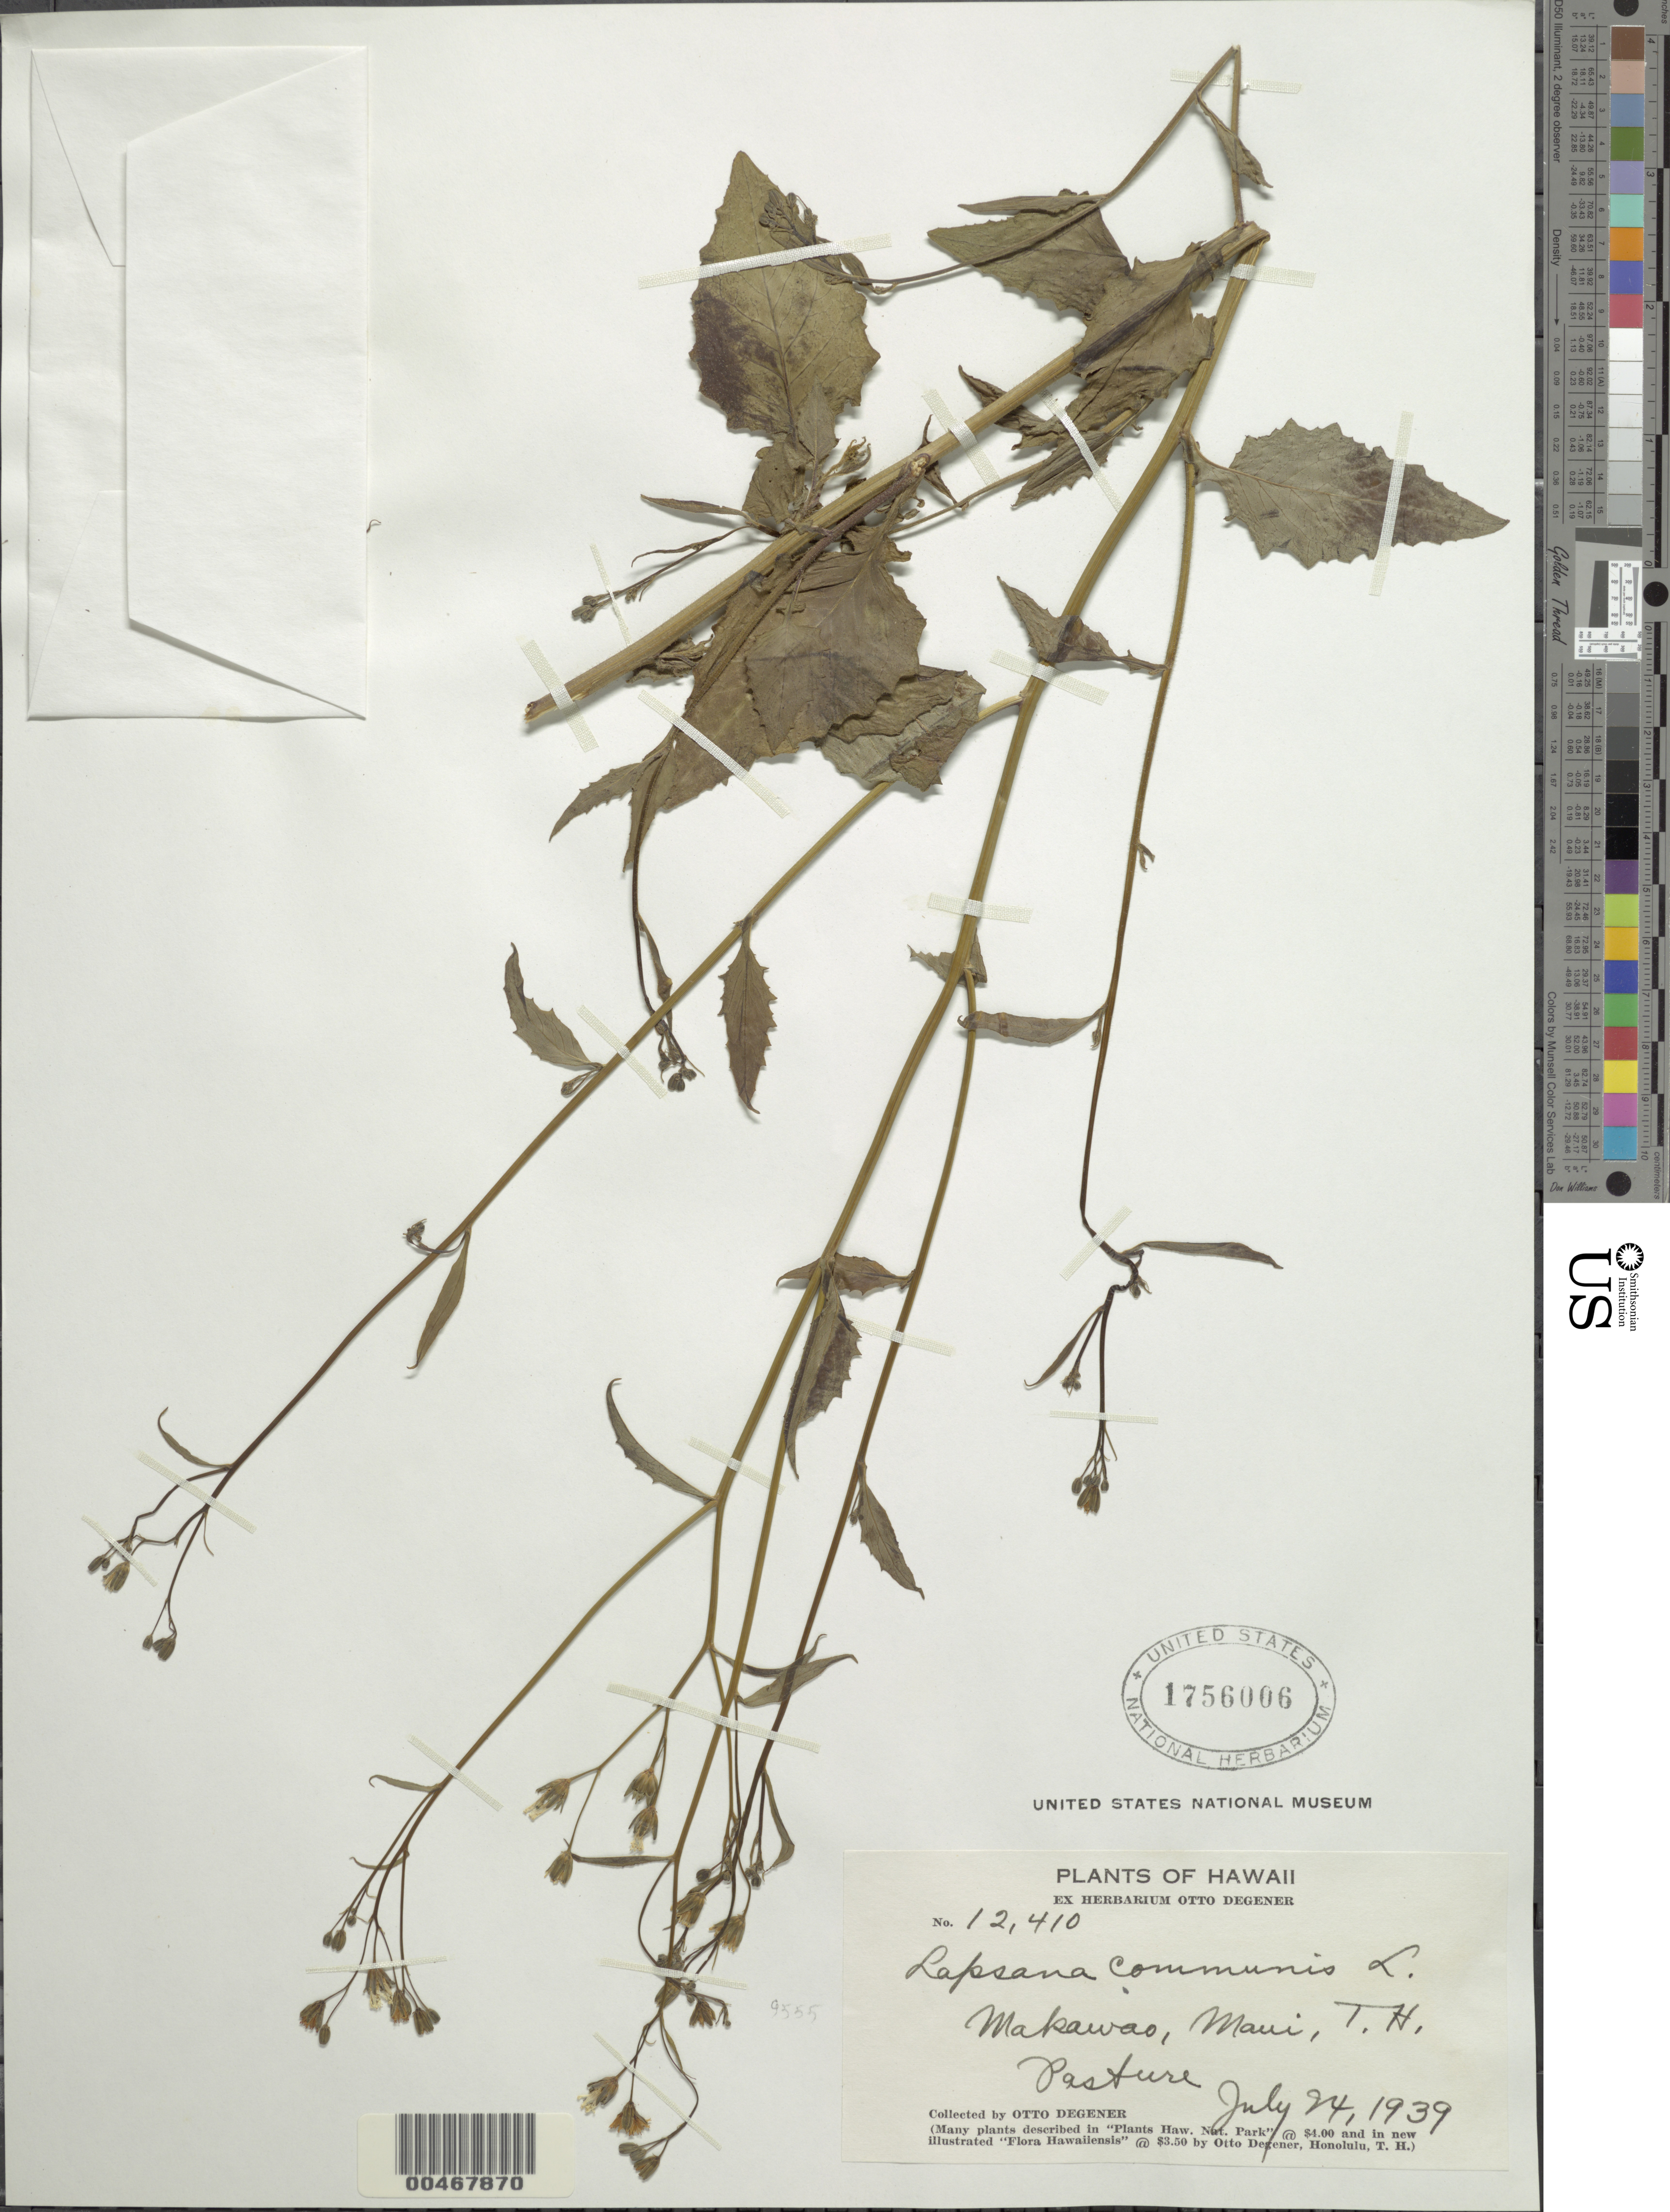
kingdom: Plantae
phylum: Tracheophyta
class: Magnoliopsida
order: Asterales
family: Asteraceae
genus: Lapsana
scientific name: Lapsana communis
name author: L.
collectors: O. Degener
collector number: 12410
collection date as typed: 24 Jul 1939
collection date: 1939-07-24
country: United States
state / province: Hawaii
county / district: Maui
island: Maui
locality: Makawao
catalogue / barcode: US 1756006